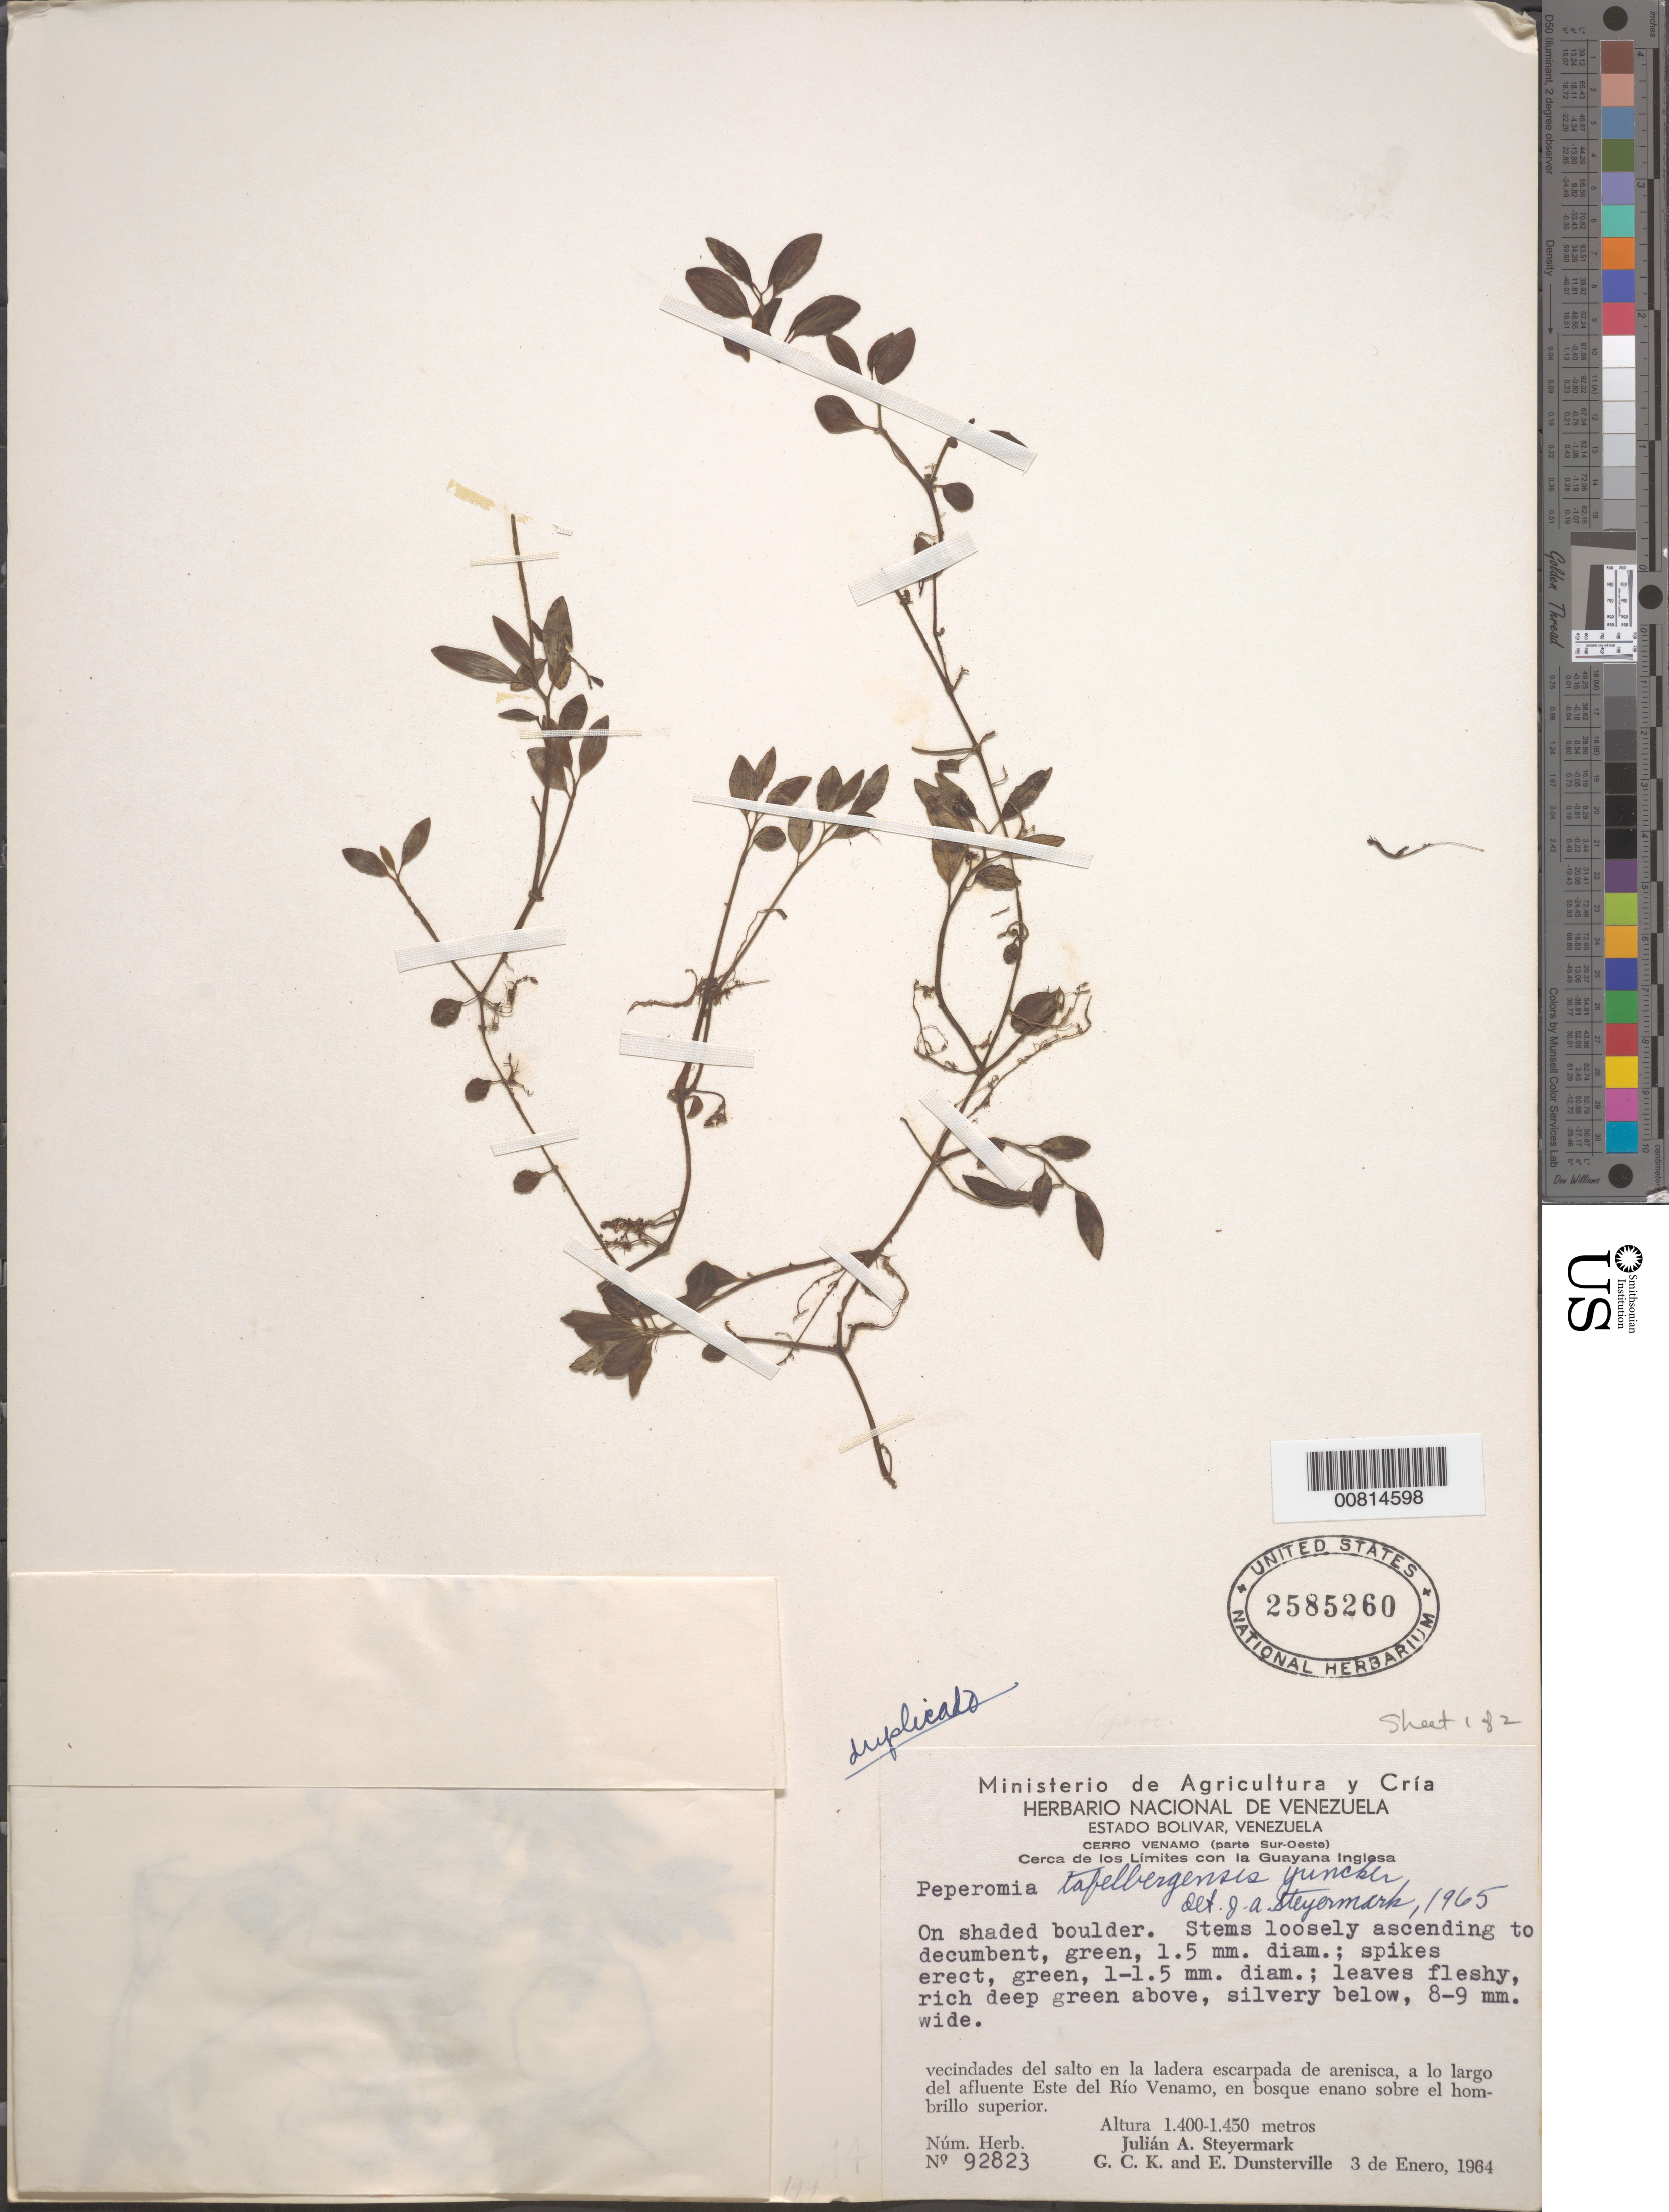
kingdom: Plantae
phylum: Tracheophyta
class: Magnoliopsida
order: Piperales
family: Piperaceae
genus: Peperomia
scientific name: Peperomia ouabianae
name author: C. DC.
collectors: J. Steyermark, G. C. K. Dunsterville & E. Dunsterville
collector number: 92823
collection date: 1964-01-03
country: Venezuela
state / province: Bolivar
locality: Cerro Venamo (parte Sur-Oeste). Cerca de los Límites con la Guayana Inglesa. Vecindades del salto en la ladera escarpada de arenisca, a lo largo del afluente Este del Río Venamo, en bosque enano sobre el hombrillo superior.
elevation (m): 1400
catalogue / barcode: US 2585260